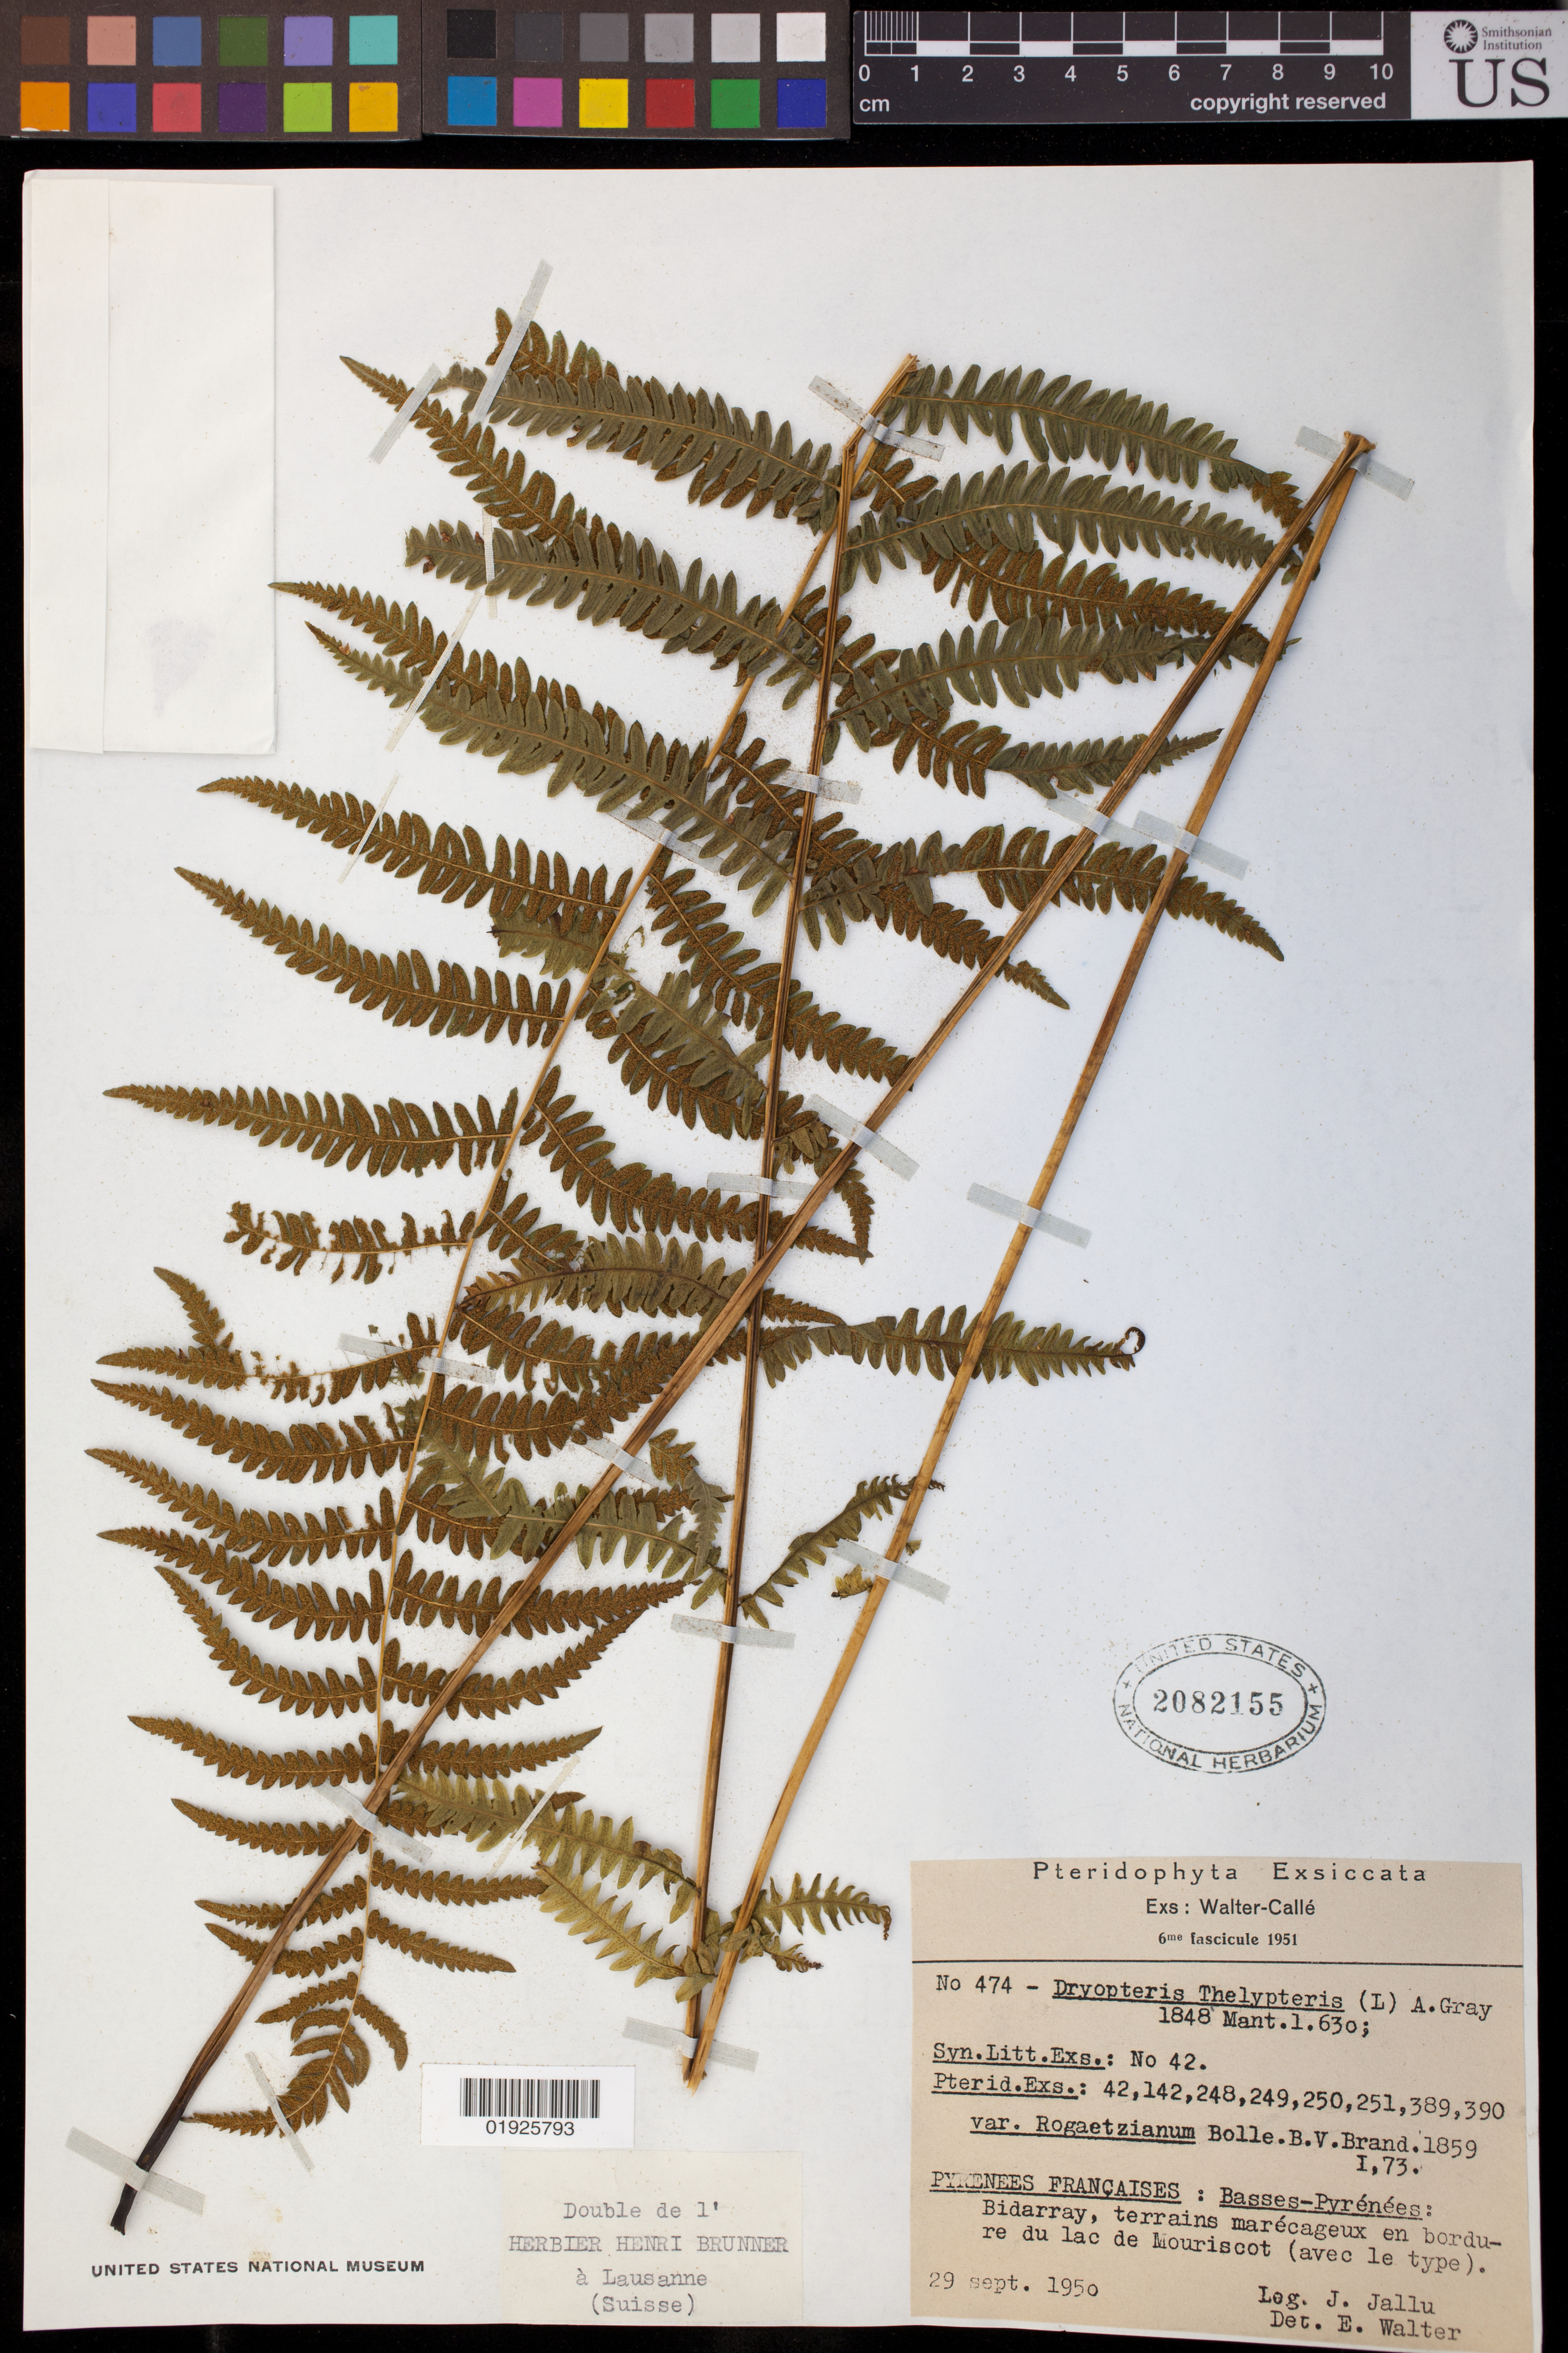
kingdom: Plantae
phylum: Tracheophyta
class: Polypodiopsida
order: Polypodiales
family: Thelypteridaceae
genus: Thelypteris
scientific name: Thelypteris palustris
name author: (Salisb.) Schott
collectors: J. Jallu & E. Walter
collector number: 474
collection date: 1950-09-29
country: France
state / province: Occitanie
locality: Bidarray, terrains marecageux en bordure du lac de Mouriscot (avec le type). Basse Pyrenees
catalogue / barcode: US 2082155